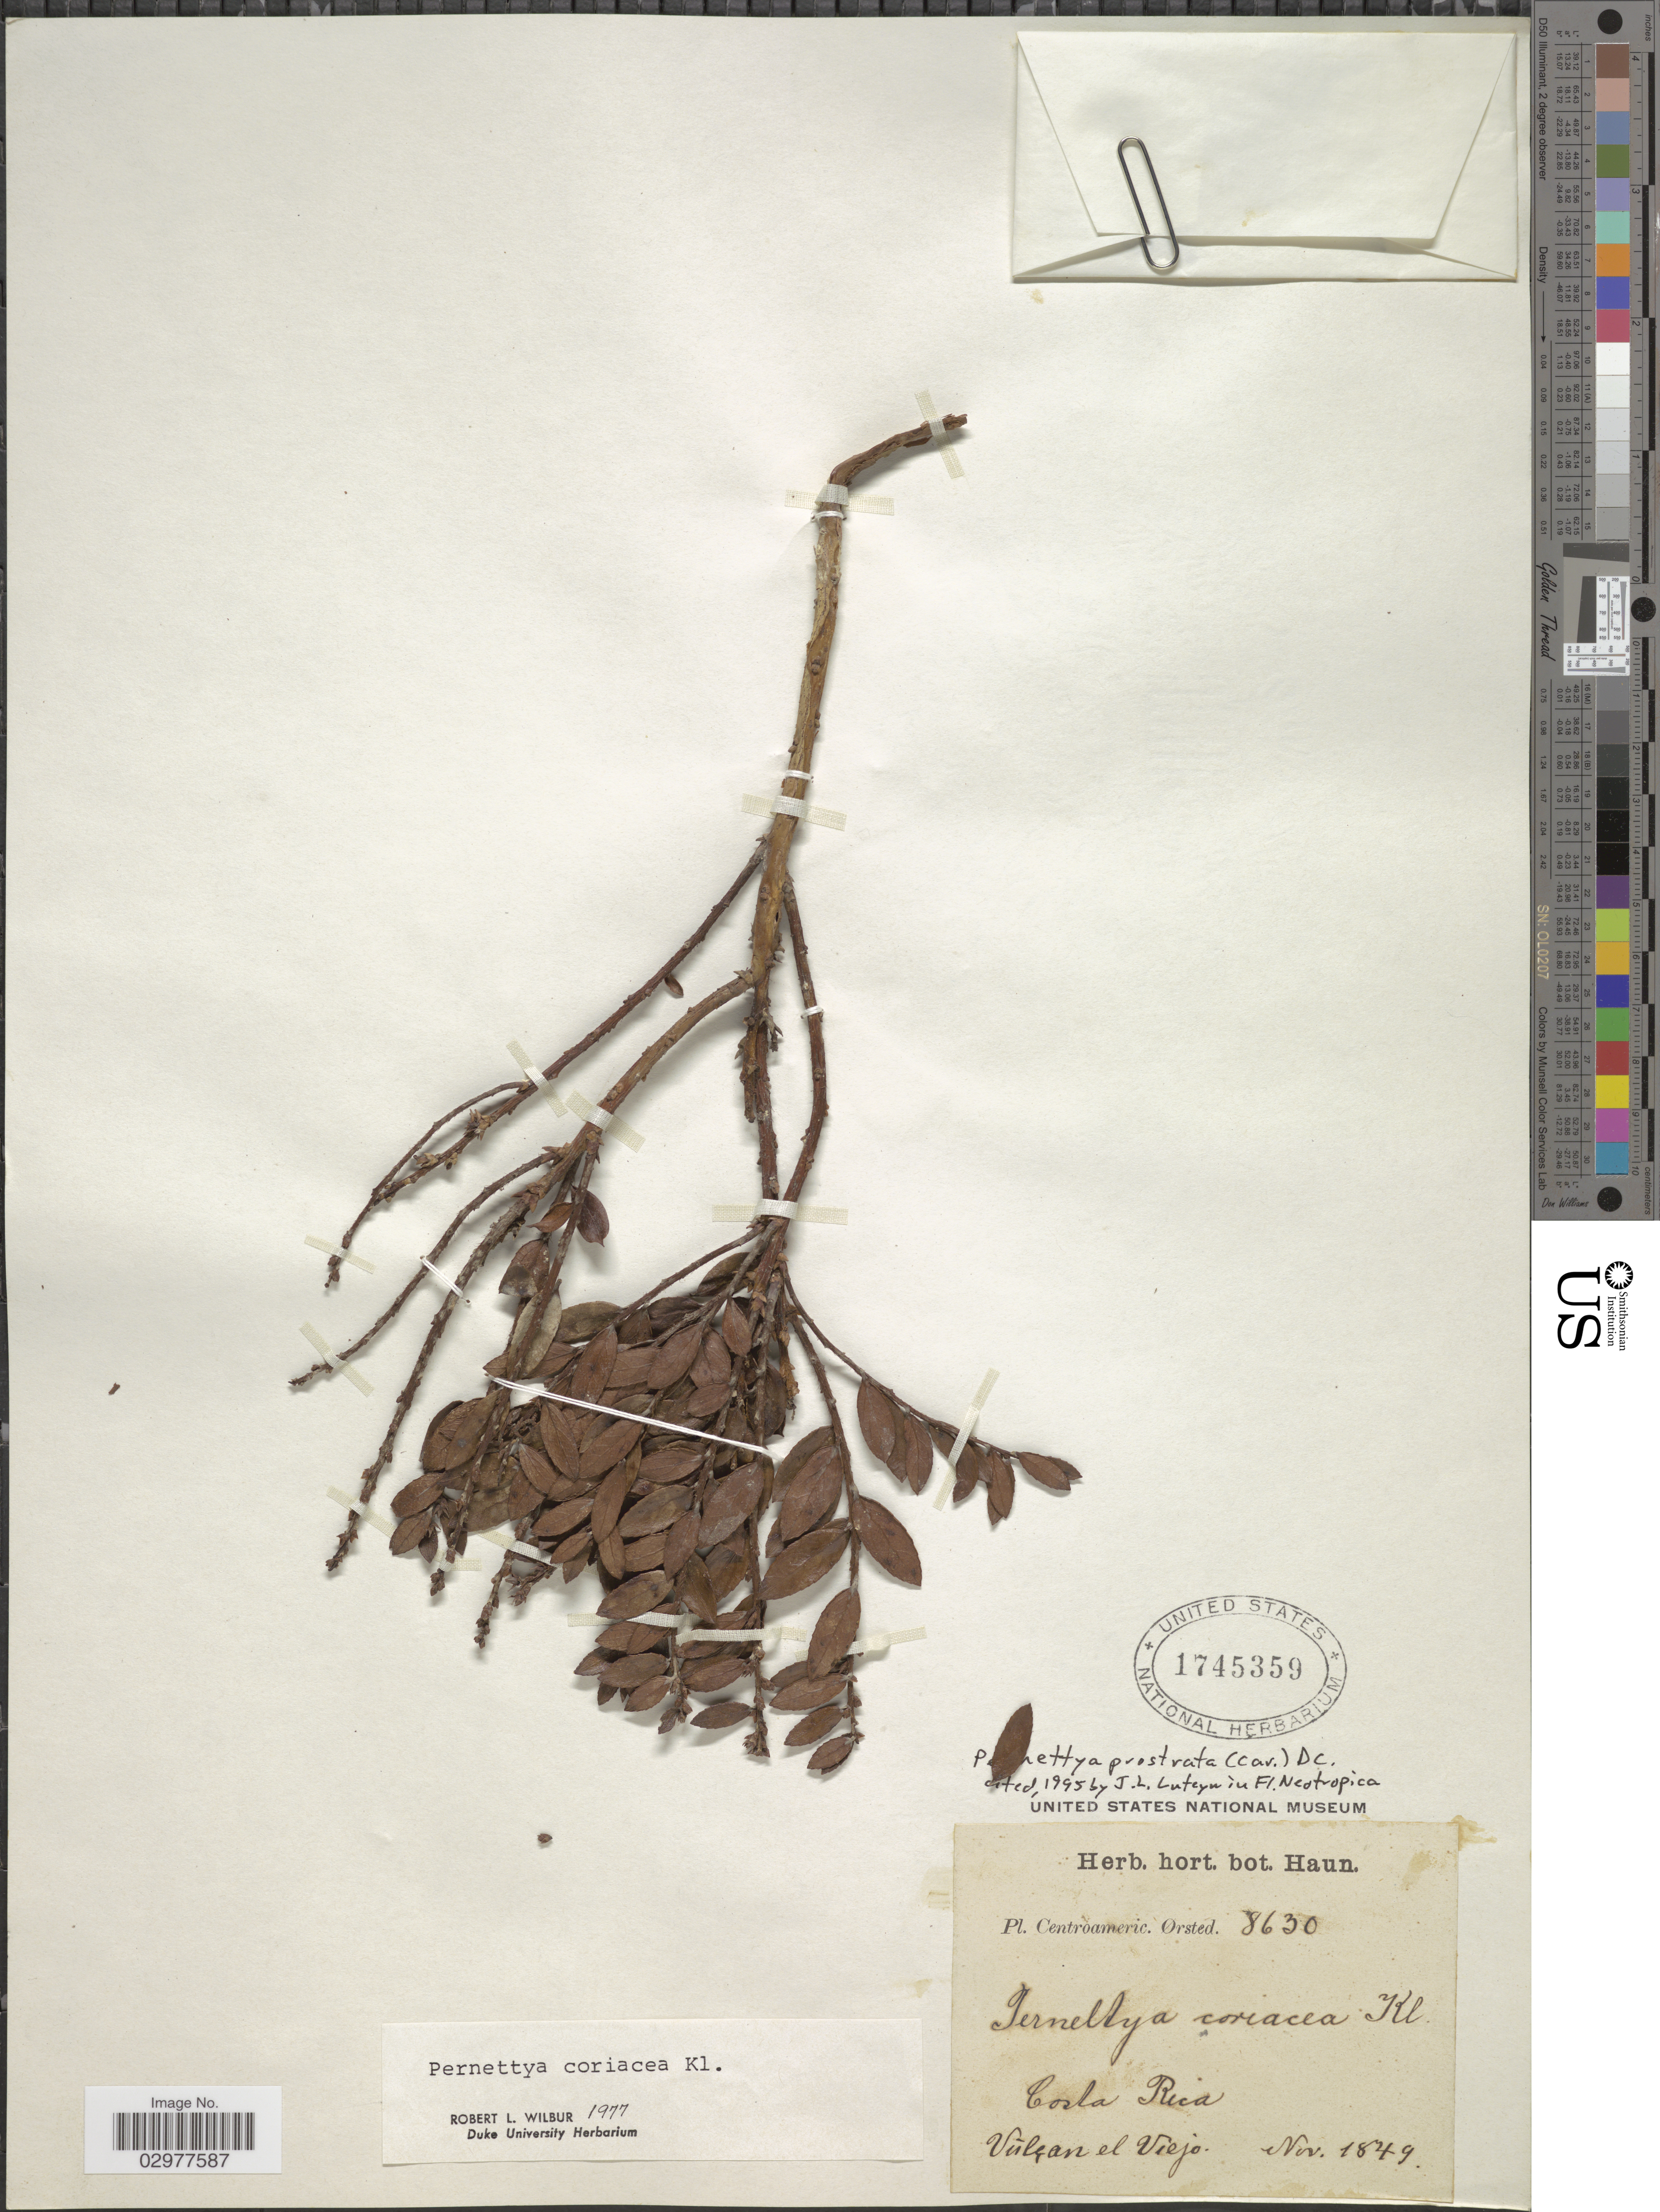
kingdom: Plantae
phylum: Tracheophyta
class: Magnoliopsida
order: Ericales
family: Ericaceae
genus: Pernettya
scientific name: Pernettya prostrata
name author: (Cav.) DC.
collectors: Ørsted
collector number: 8630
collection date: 1849-11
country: Costa Rica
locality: Vúlcan el Viejo.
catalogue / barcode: US 1745359